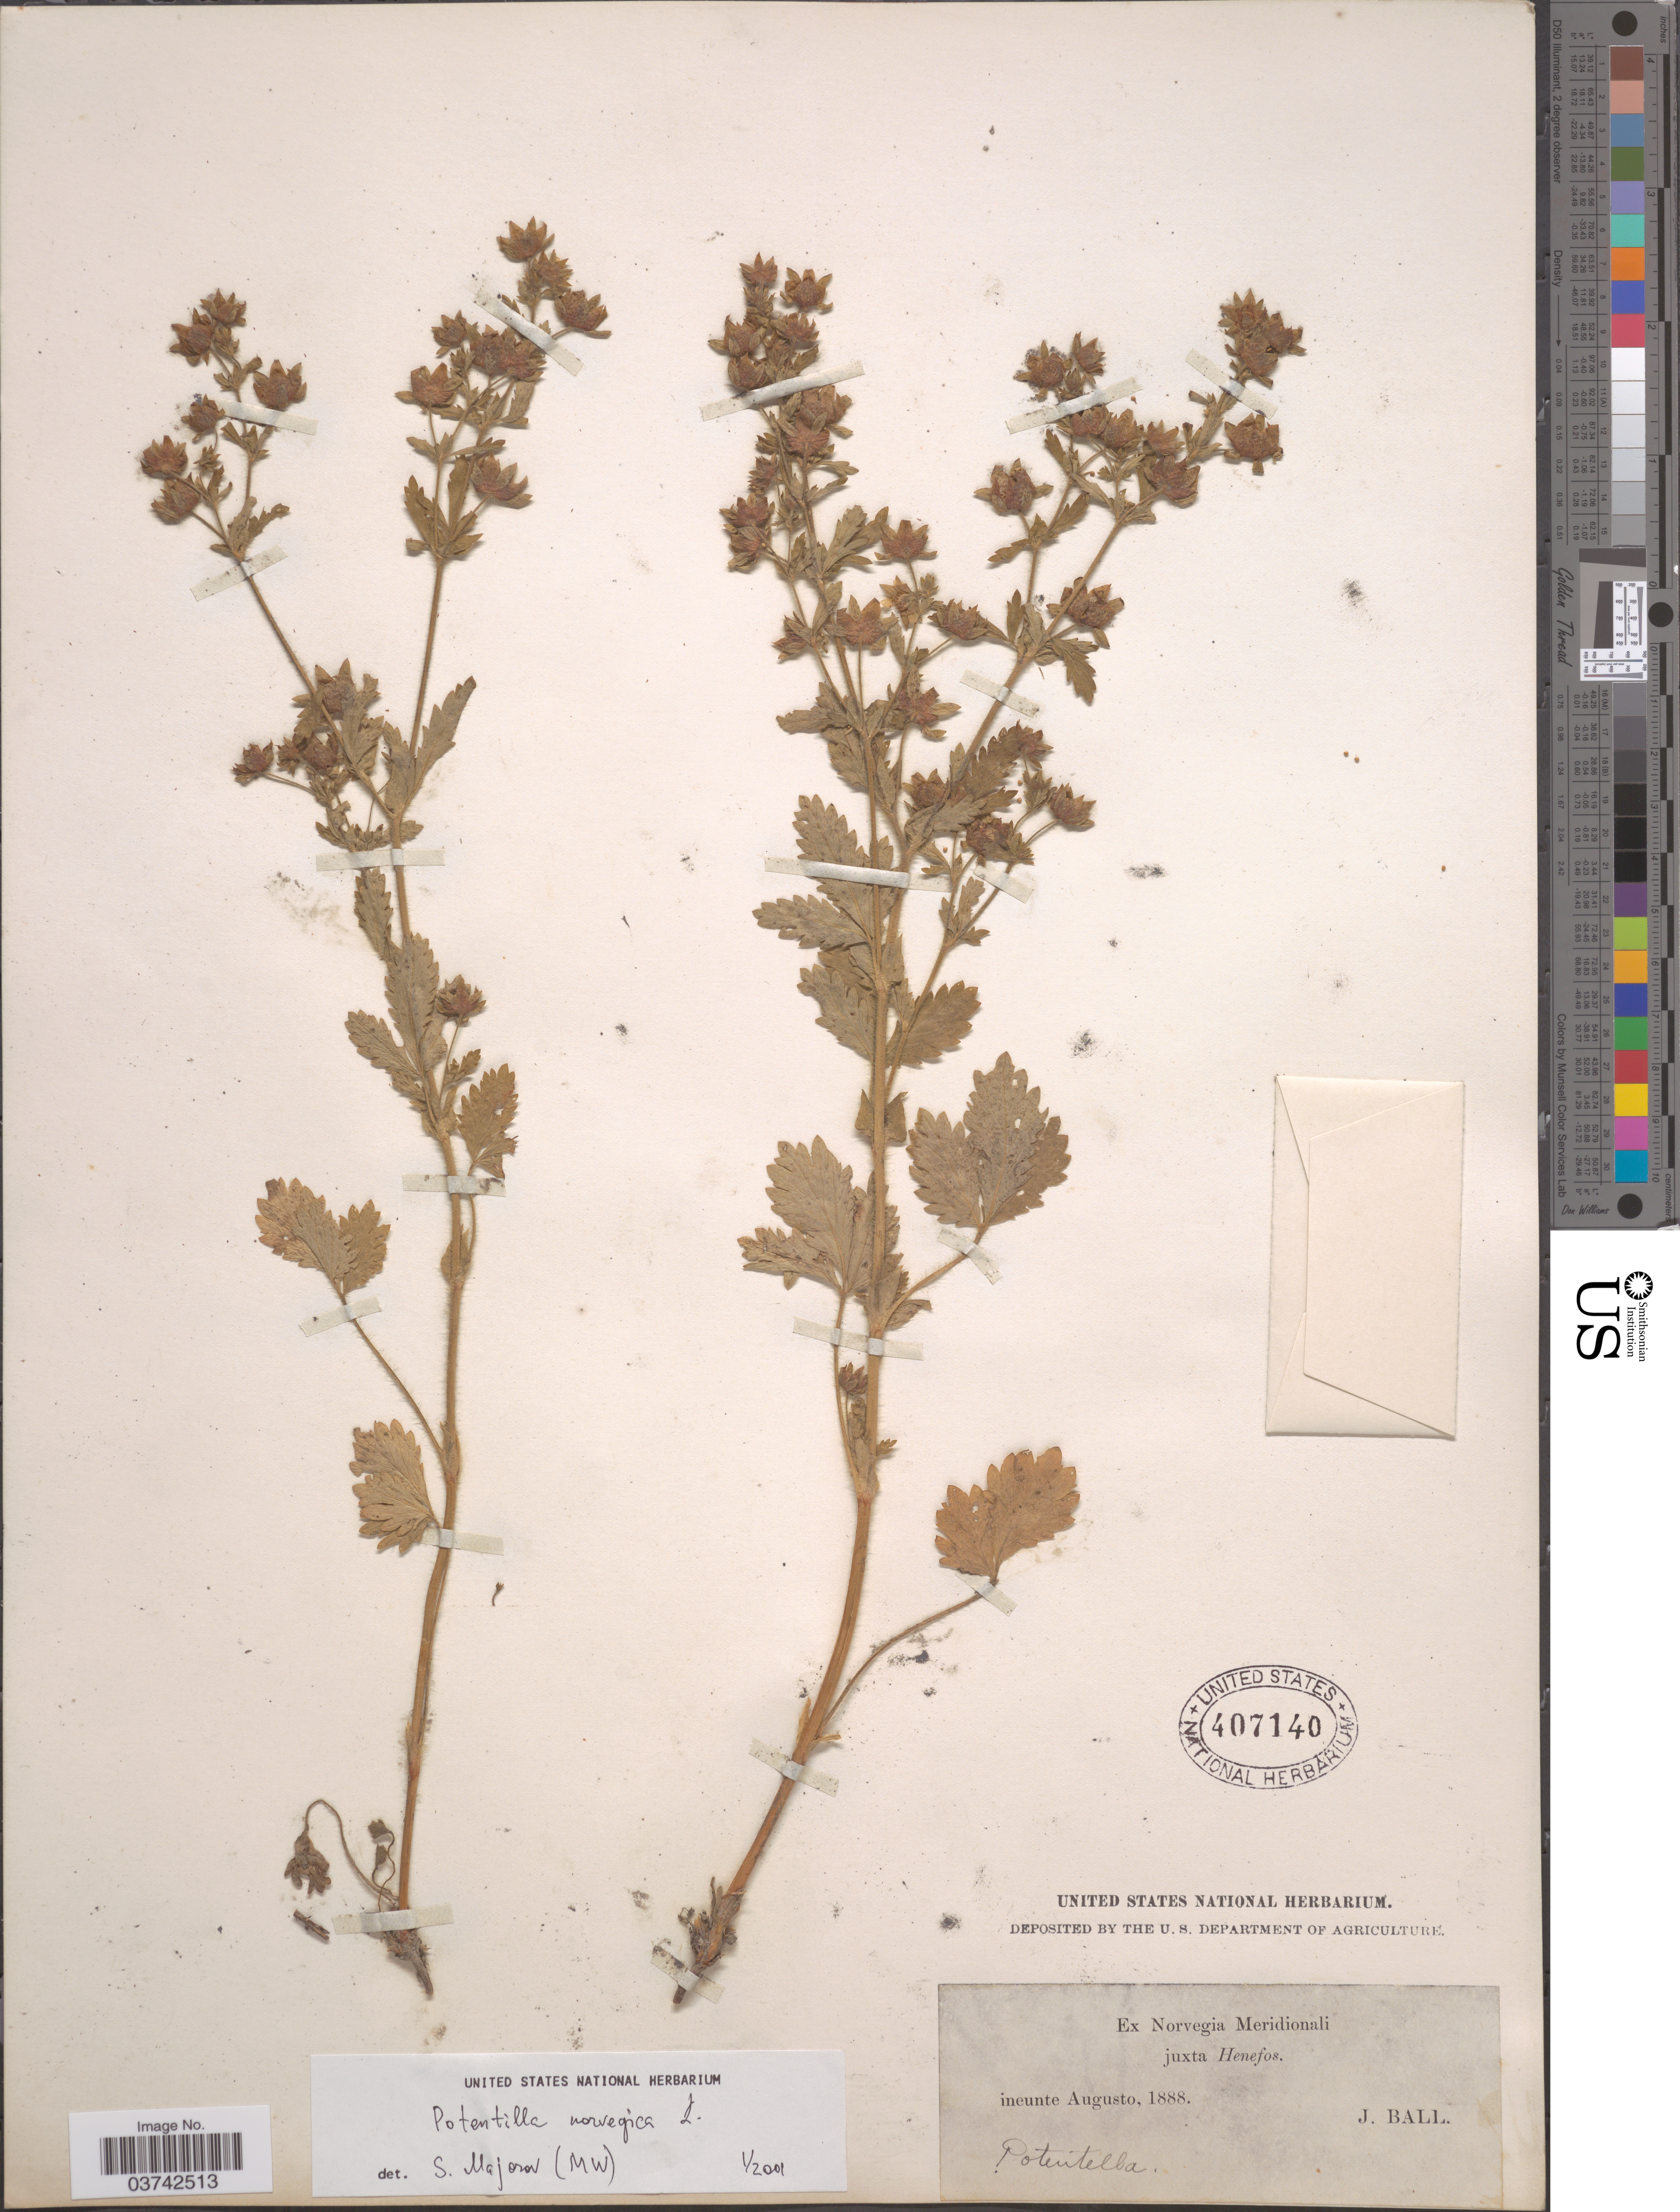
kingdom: Plantae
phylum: Tracheophyta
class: Magnoliopsida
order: Rosales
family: Rosaceae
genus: Potentilla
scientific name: Potentilla norvegica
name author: L.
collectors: J. Ball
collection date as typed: Ineunte Augusto, 1888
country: Norway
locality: Ex Norvegia Meridionali juxta Henefos.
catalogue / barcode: US 407140